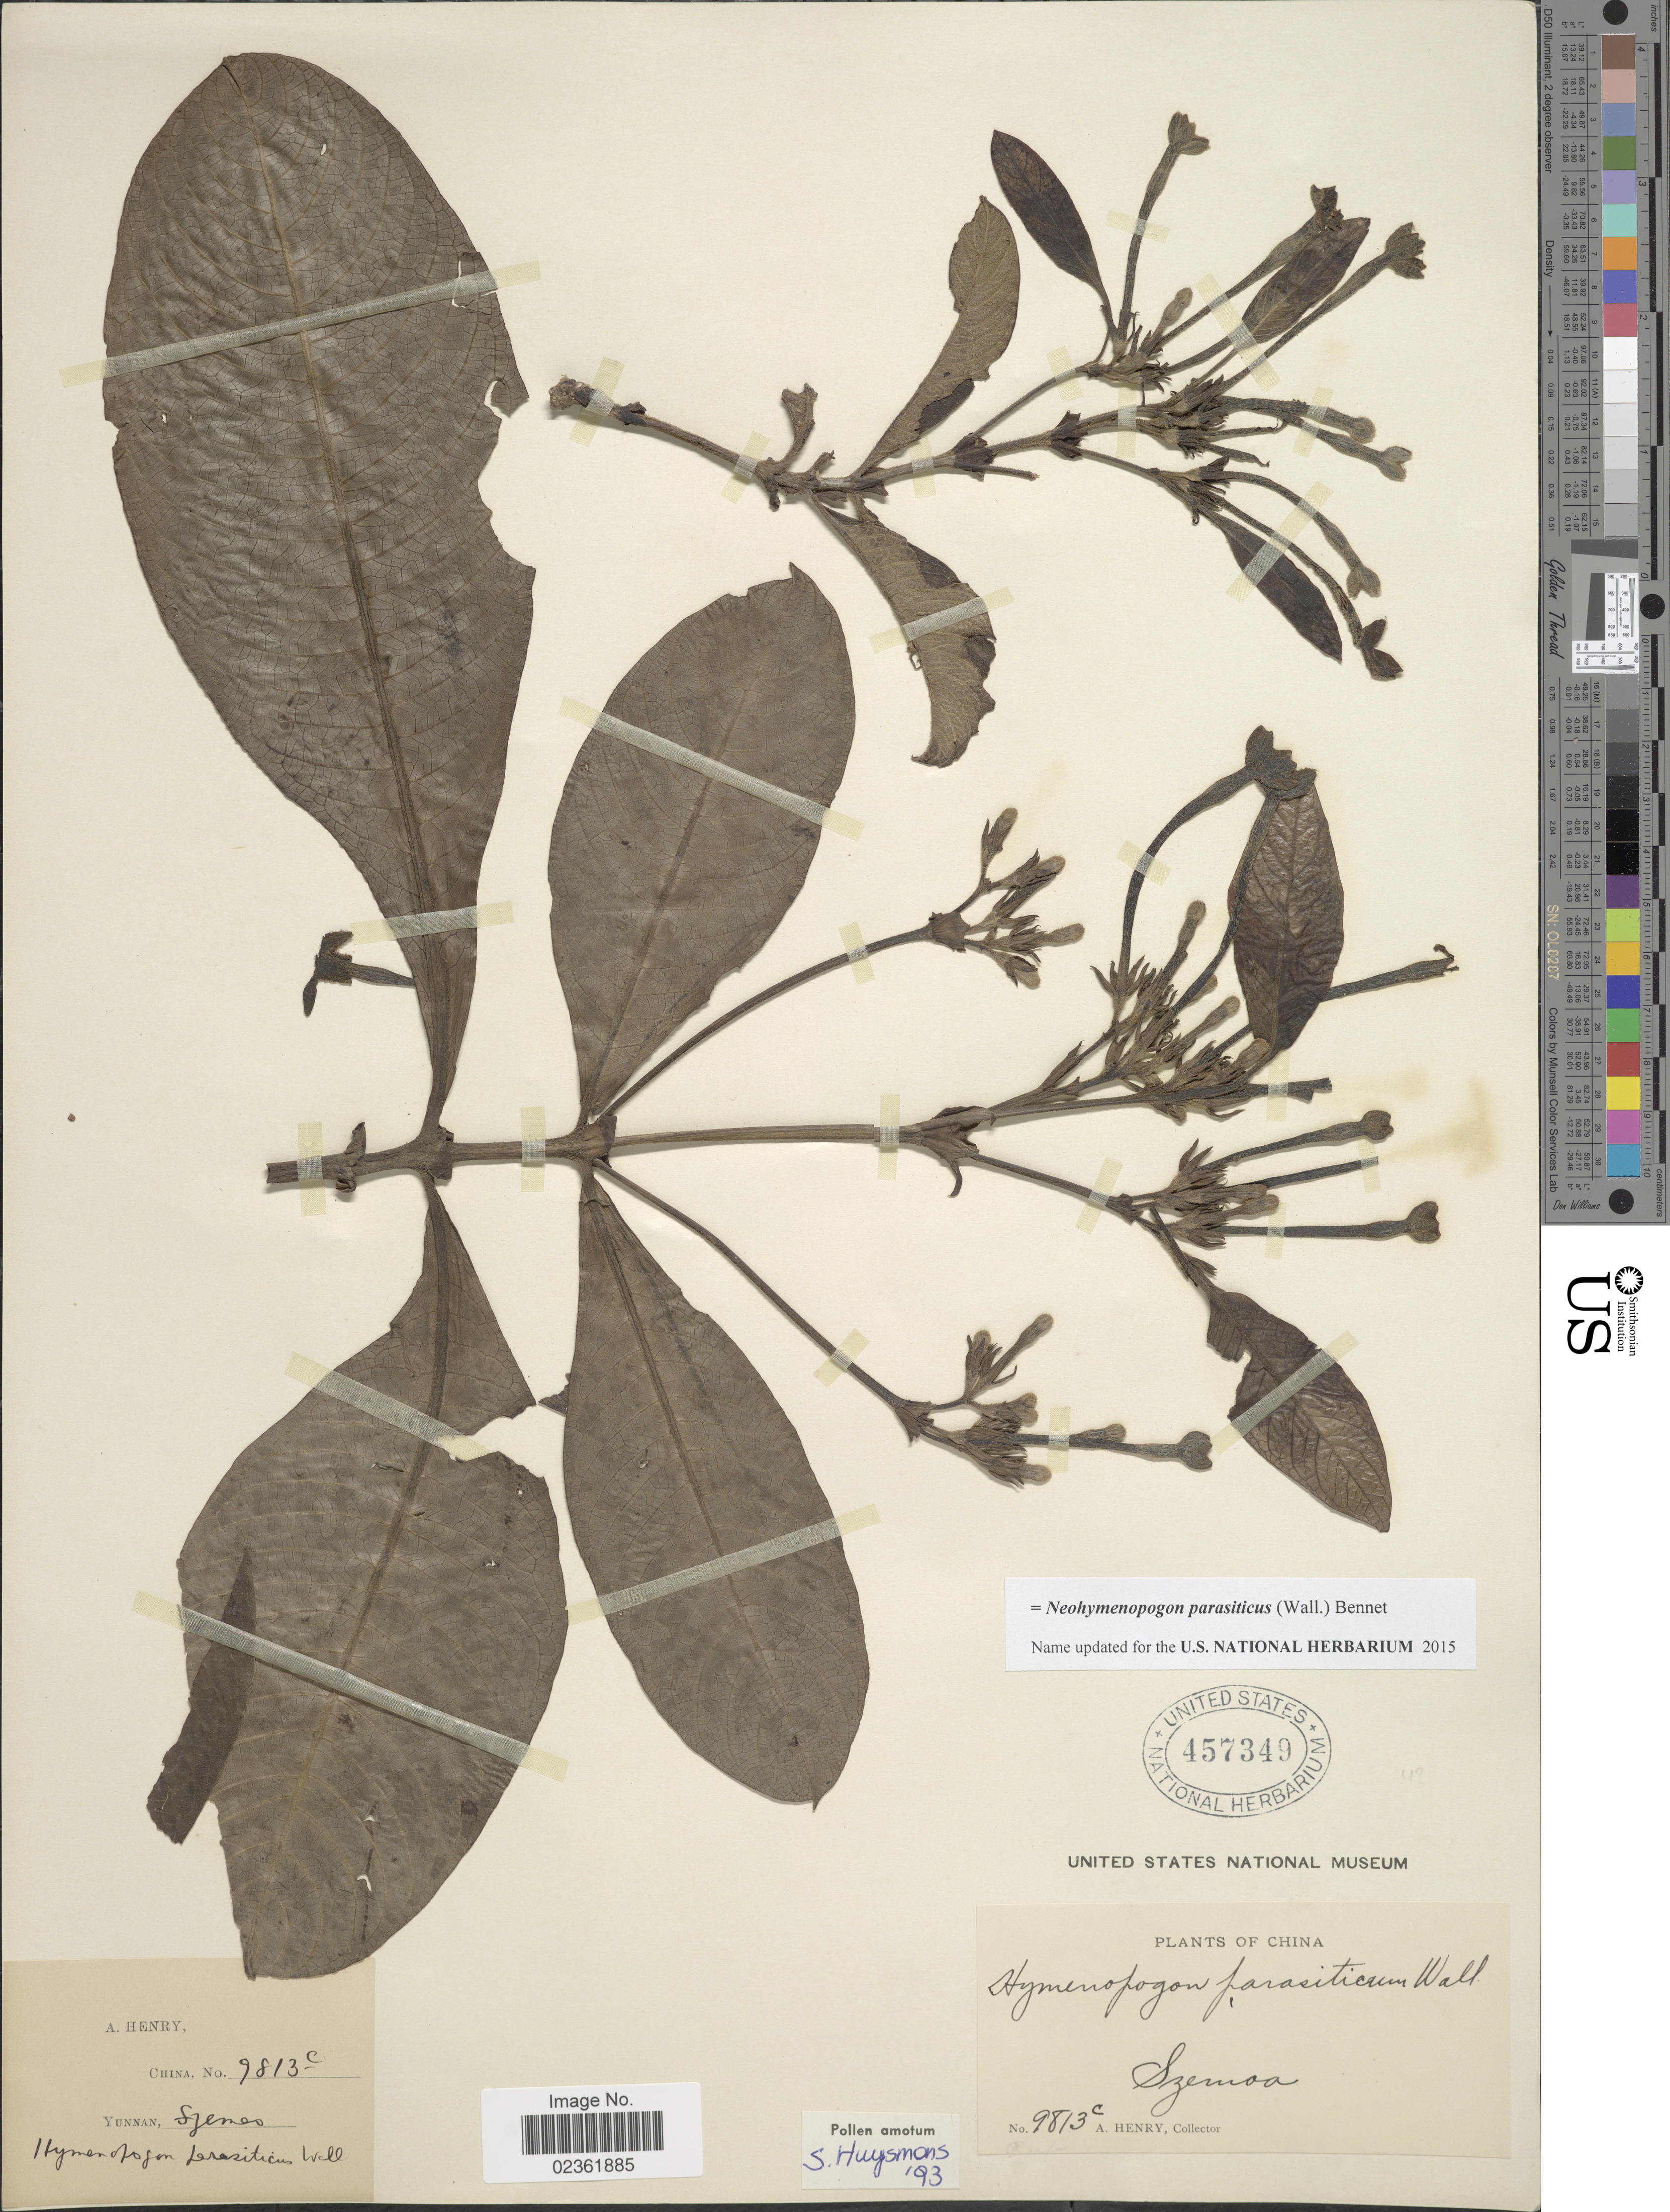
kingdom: Plantae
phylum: Tracheophyta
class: Magnoliopsida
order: Gentianales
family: Rubiaceae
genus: Neohymenopogon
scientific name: Neohymenopogon parasiticus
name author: (Wall.) Bennet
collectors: A. Henry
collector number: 9813 C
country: China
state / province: Yunnan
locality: Szemoa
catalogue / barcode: US 457349